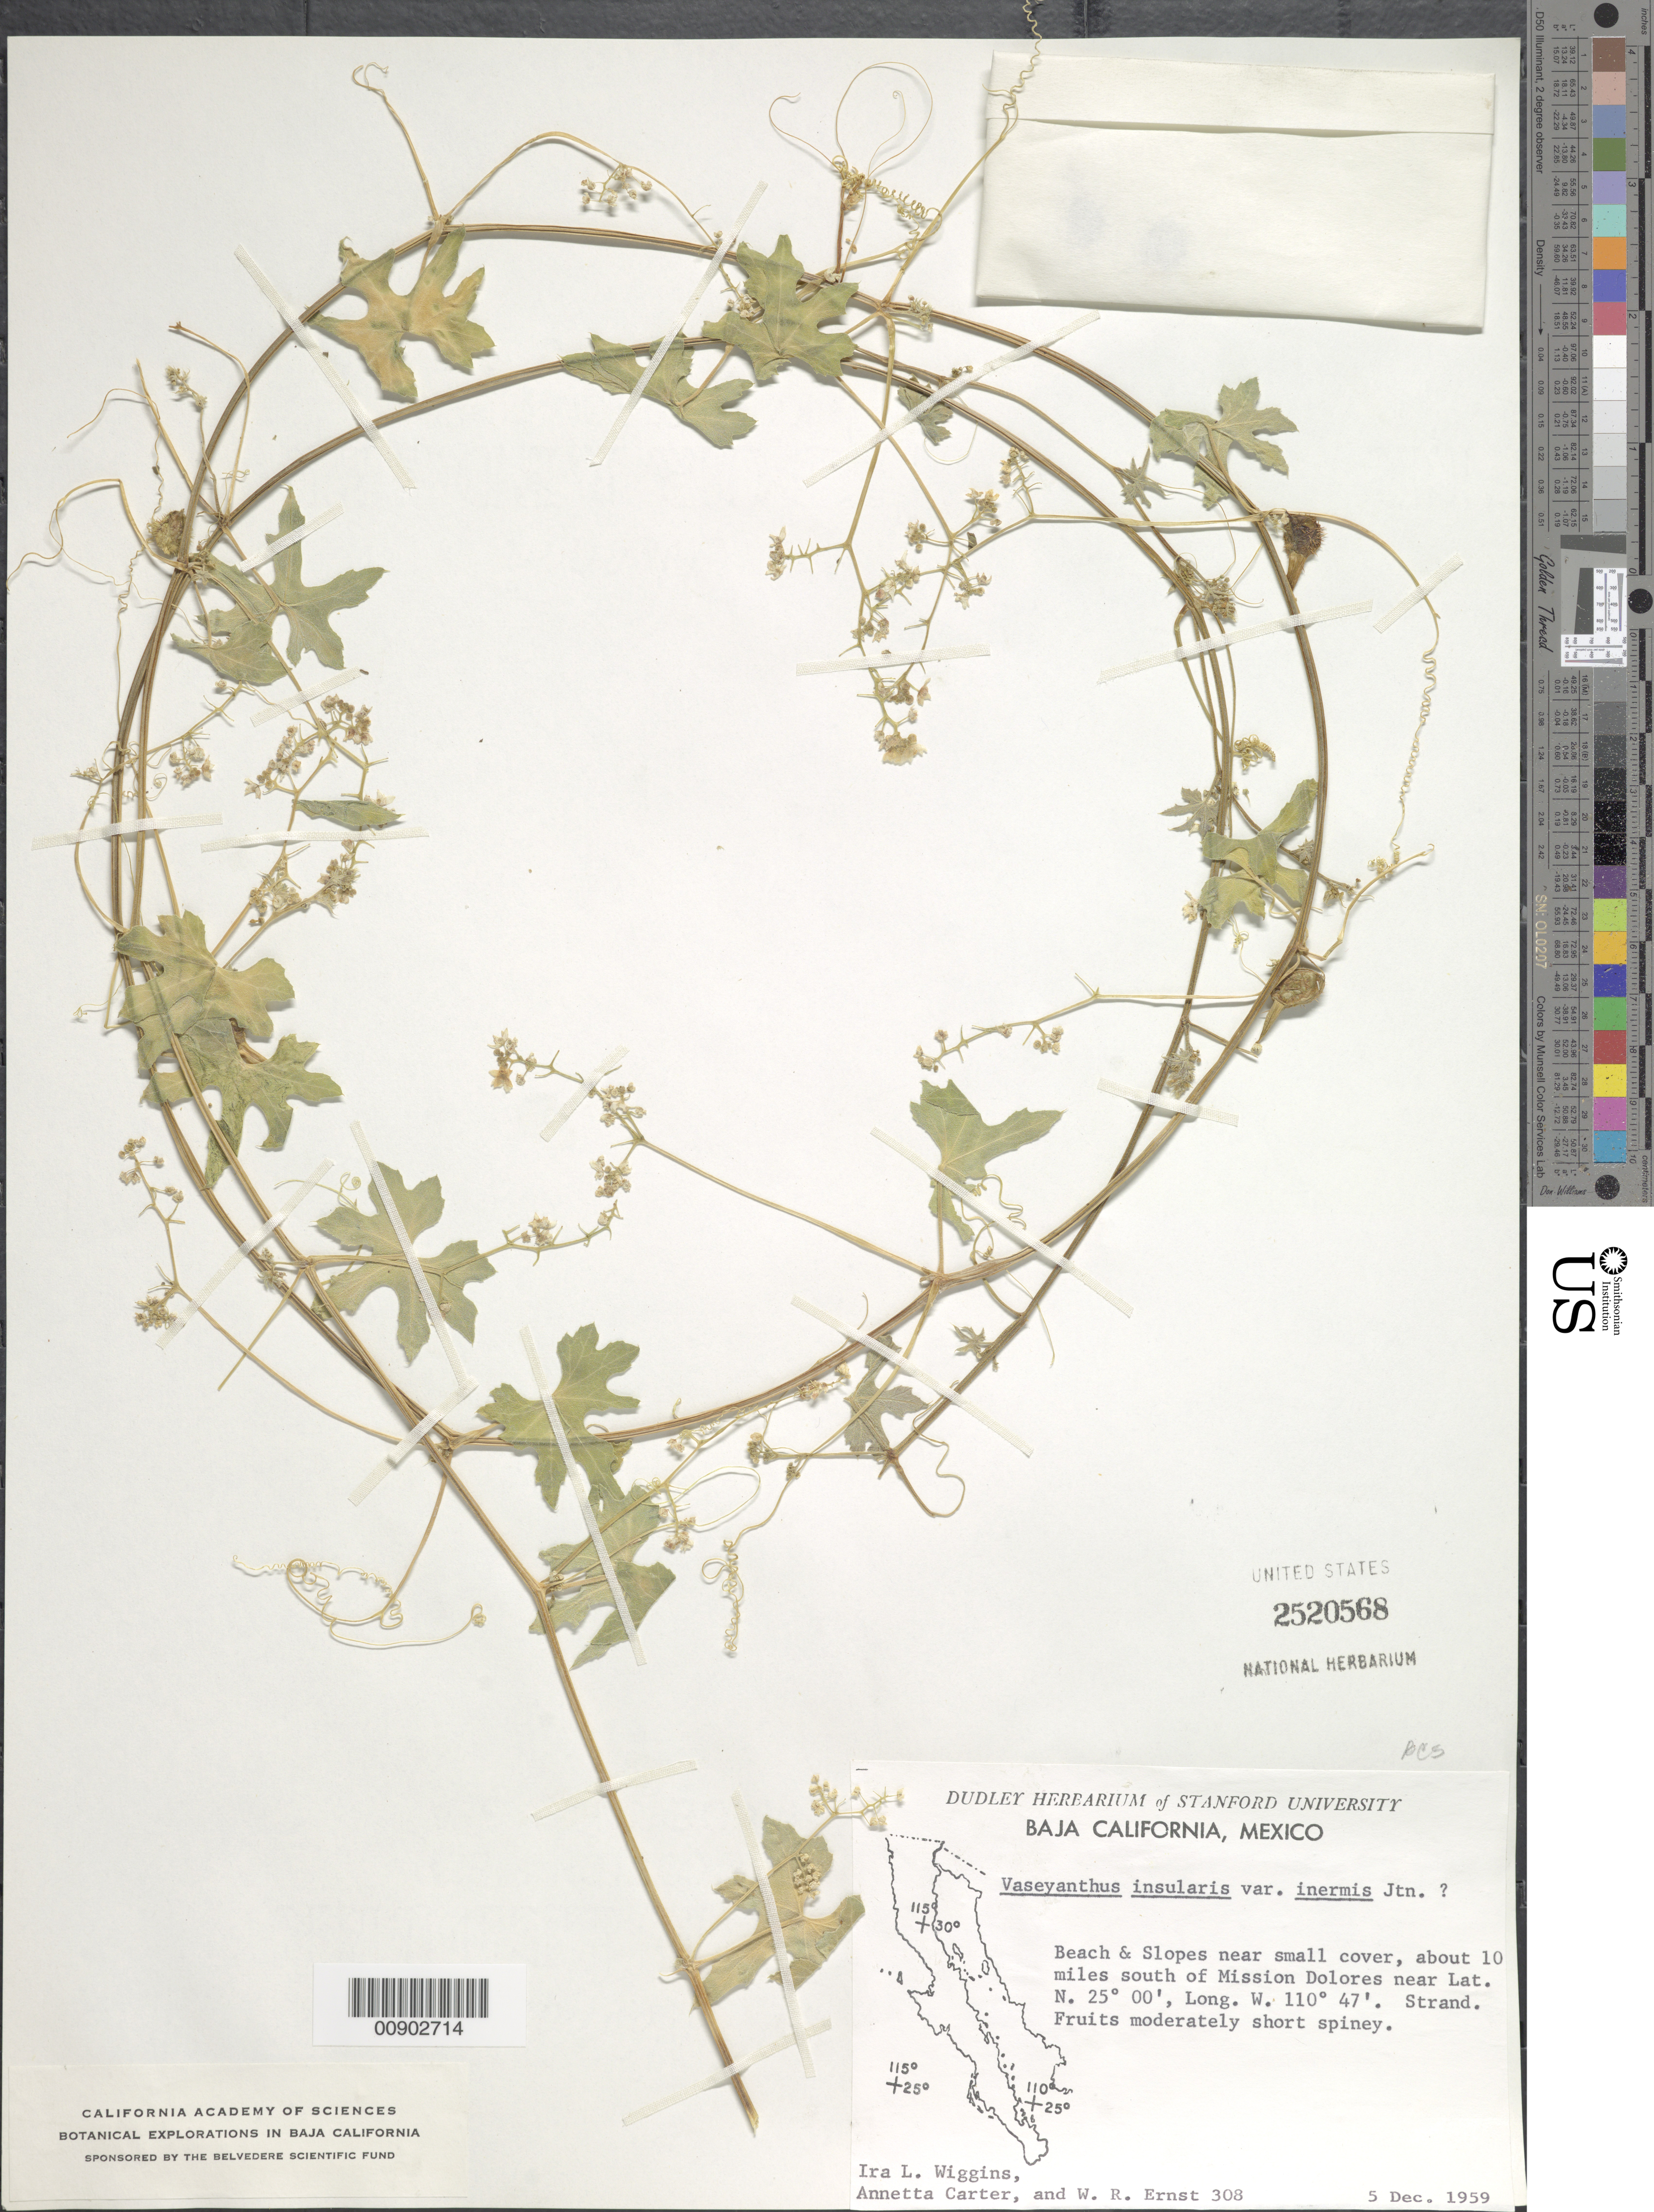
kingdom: Plantae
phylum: Tracheophyta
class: Magnoliopsida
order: Cucurbitales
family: Cucurbitaceae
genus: Echinopepon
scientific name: Echinopepon insularis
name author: S. Watson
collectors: I. L. Wiggins, A. Carter & W. R. Ernst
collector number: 308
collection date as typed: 05 Dec 1959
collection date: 1959-12-05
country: Mexico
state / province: Baja California Sur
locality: Near small cover, about 10 miles south of Mission Dolores.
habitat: Beach and slopes. Strand.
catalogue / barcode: US 2520568